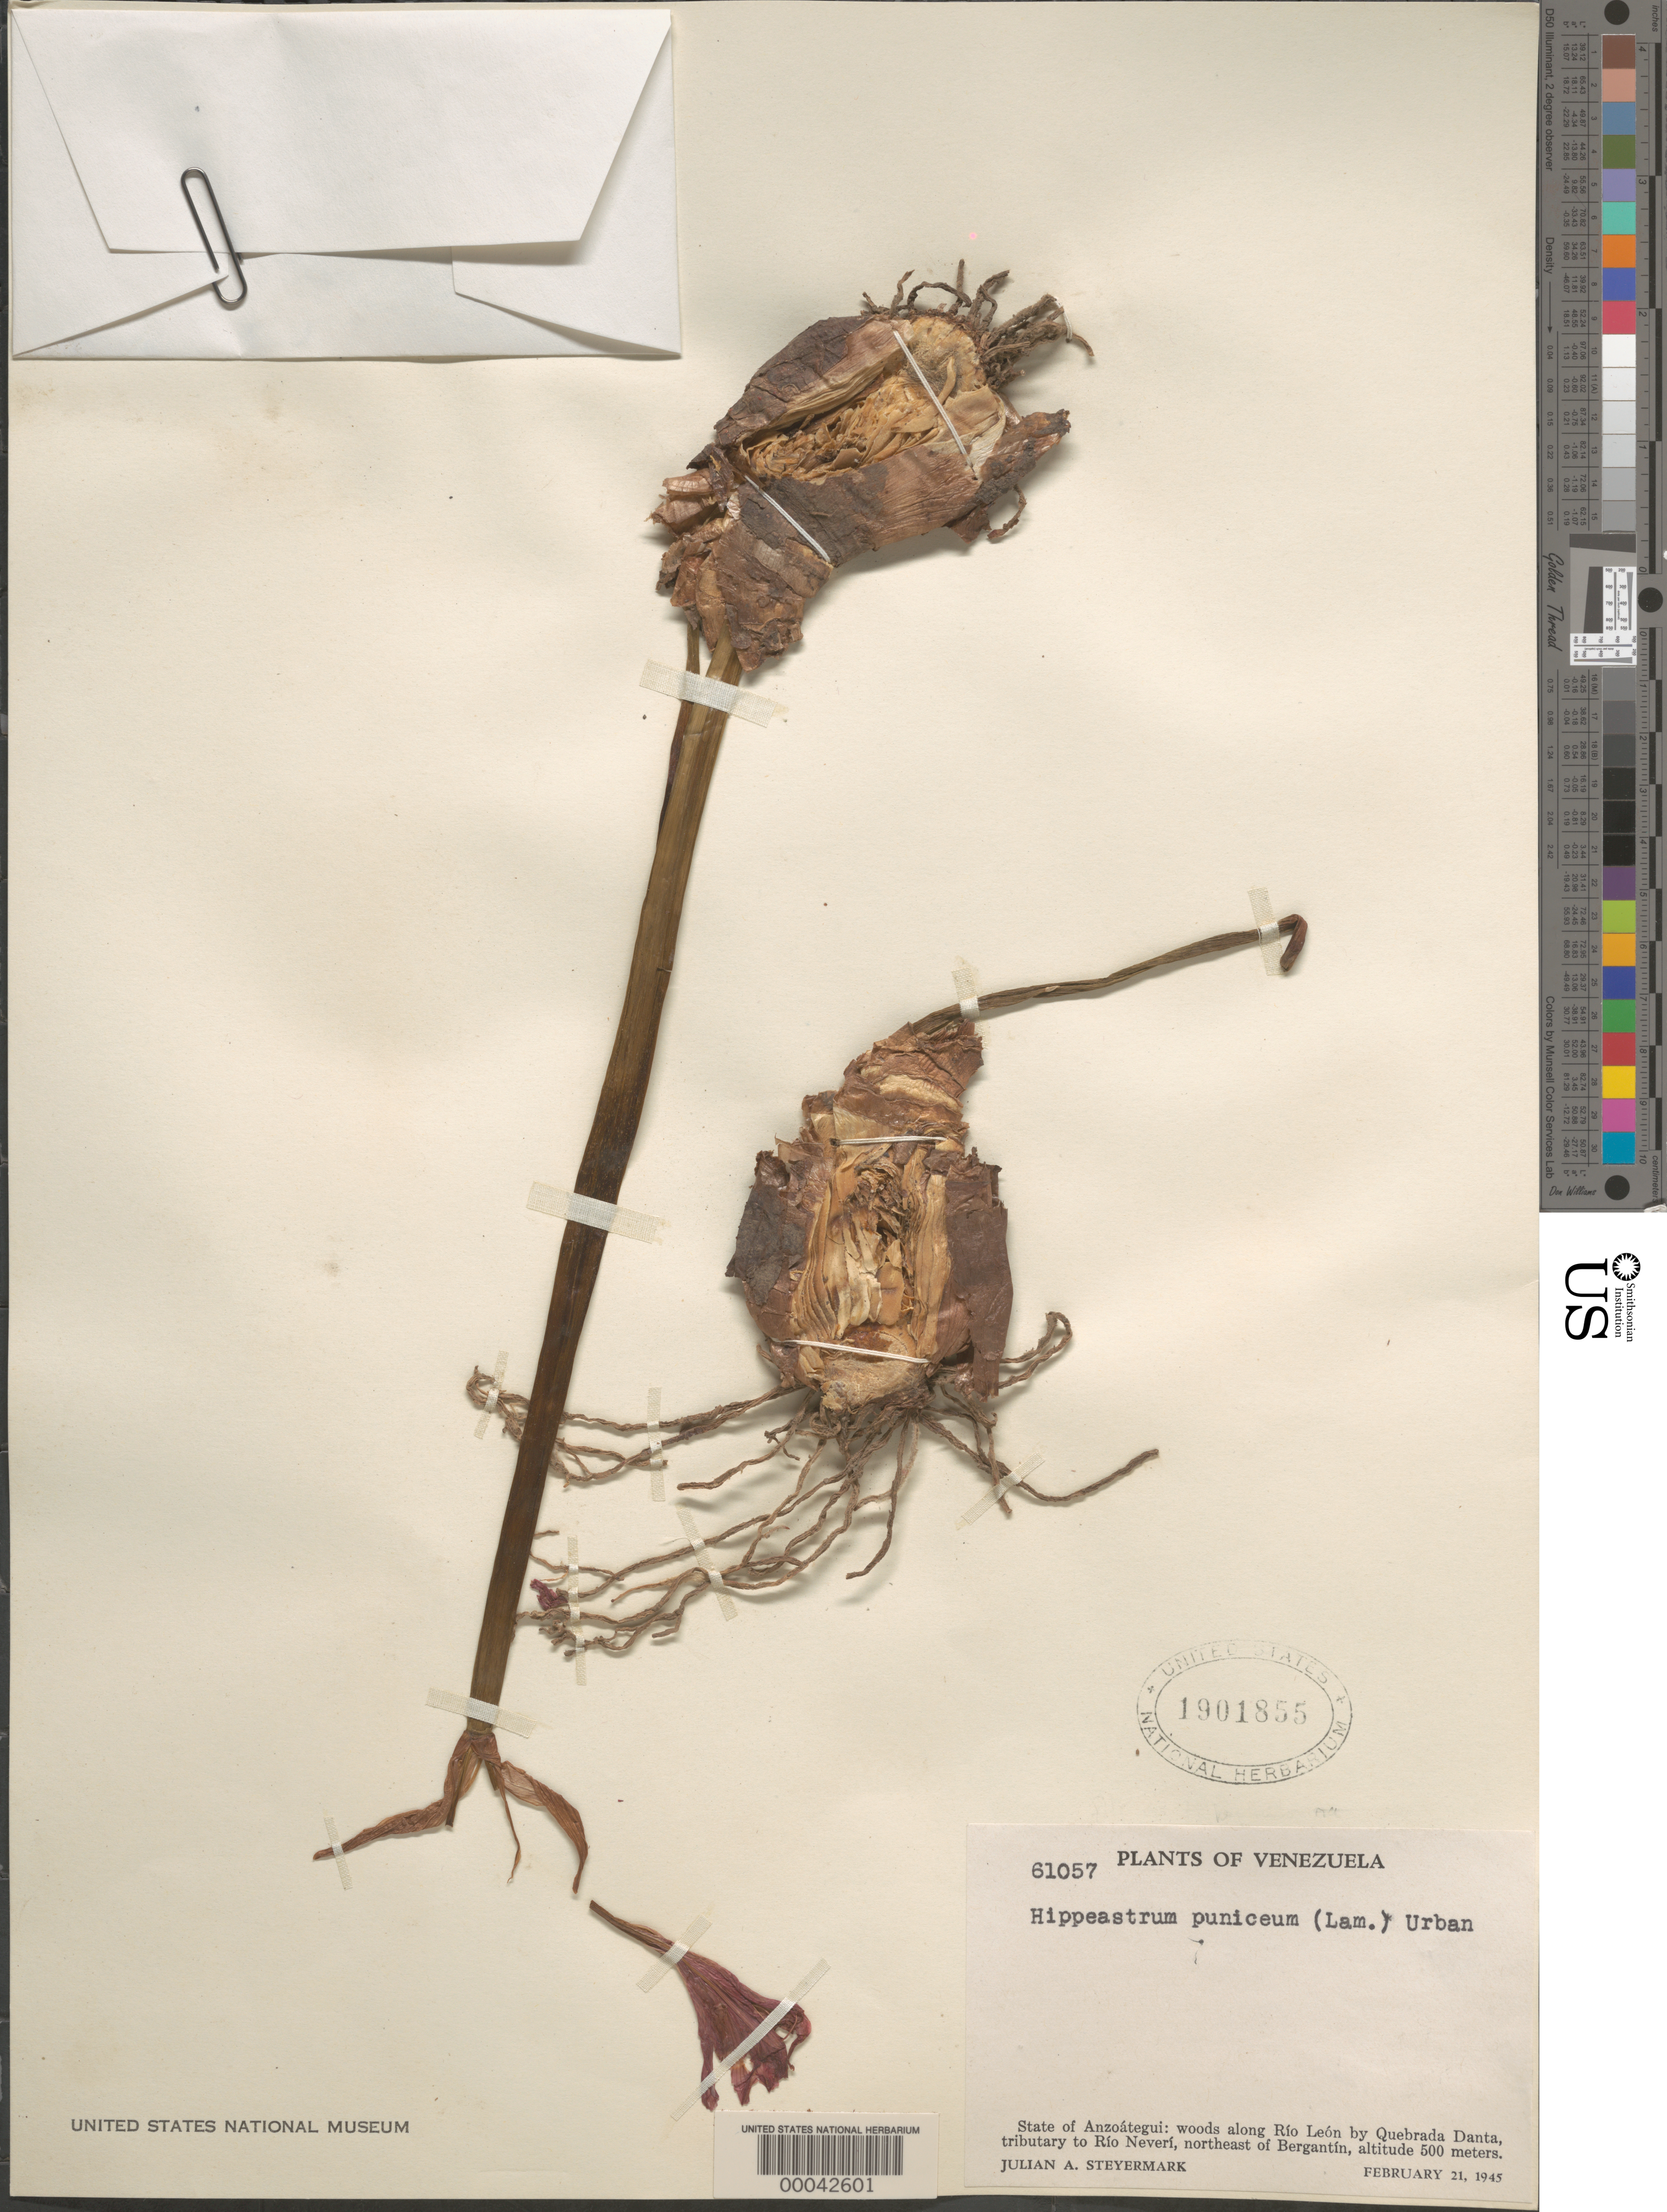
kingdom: Plantae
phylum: Tracheophyta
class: Liliopsida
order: Asparagales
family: Amaryllidaceae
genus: Hippeastrum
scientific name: Hippeastrum puniceum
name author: (Lam.) Voss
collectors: J. Steyermark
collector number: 61057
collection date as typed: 21 Feb 1945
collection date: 1945-02-21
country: Venezuela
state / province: Anzoategui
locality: Along rio leon by quebrada danta, ne of bergantin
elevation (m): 500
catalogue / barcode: US 1901855